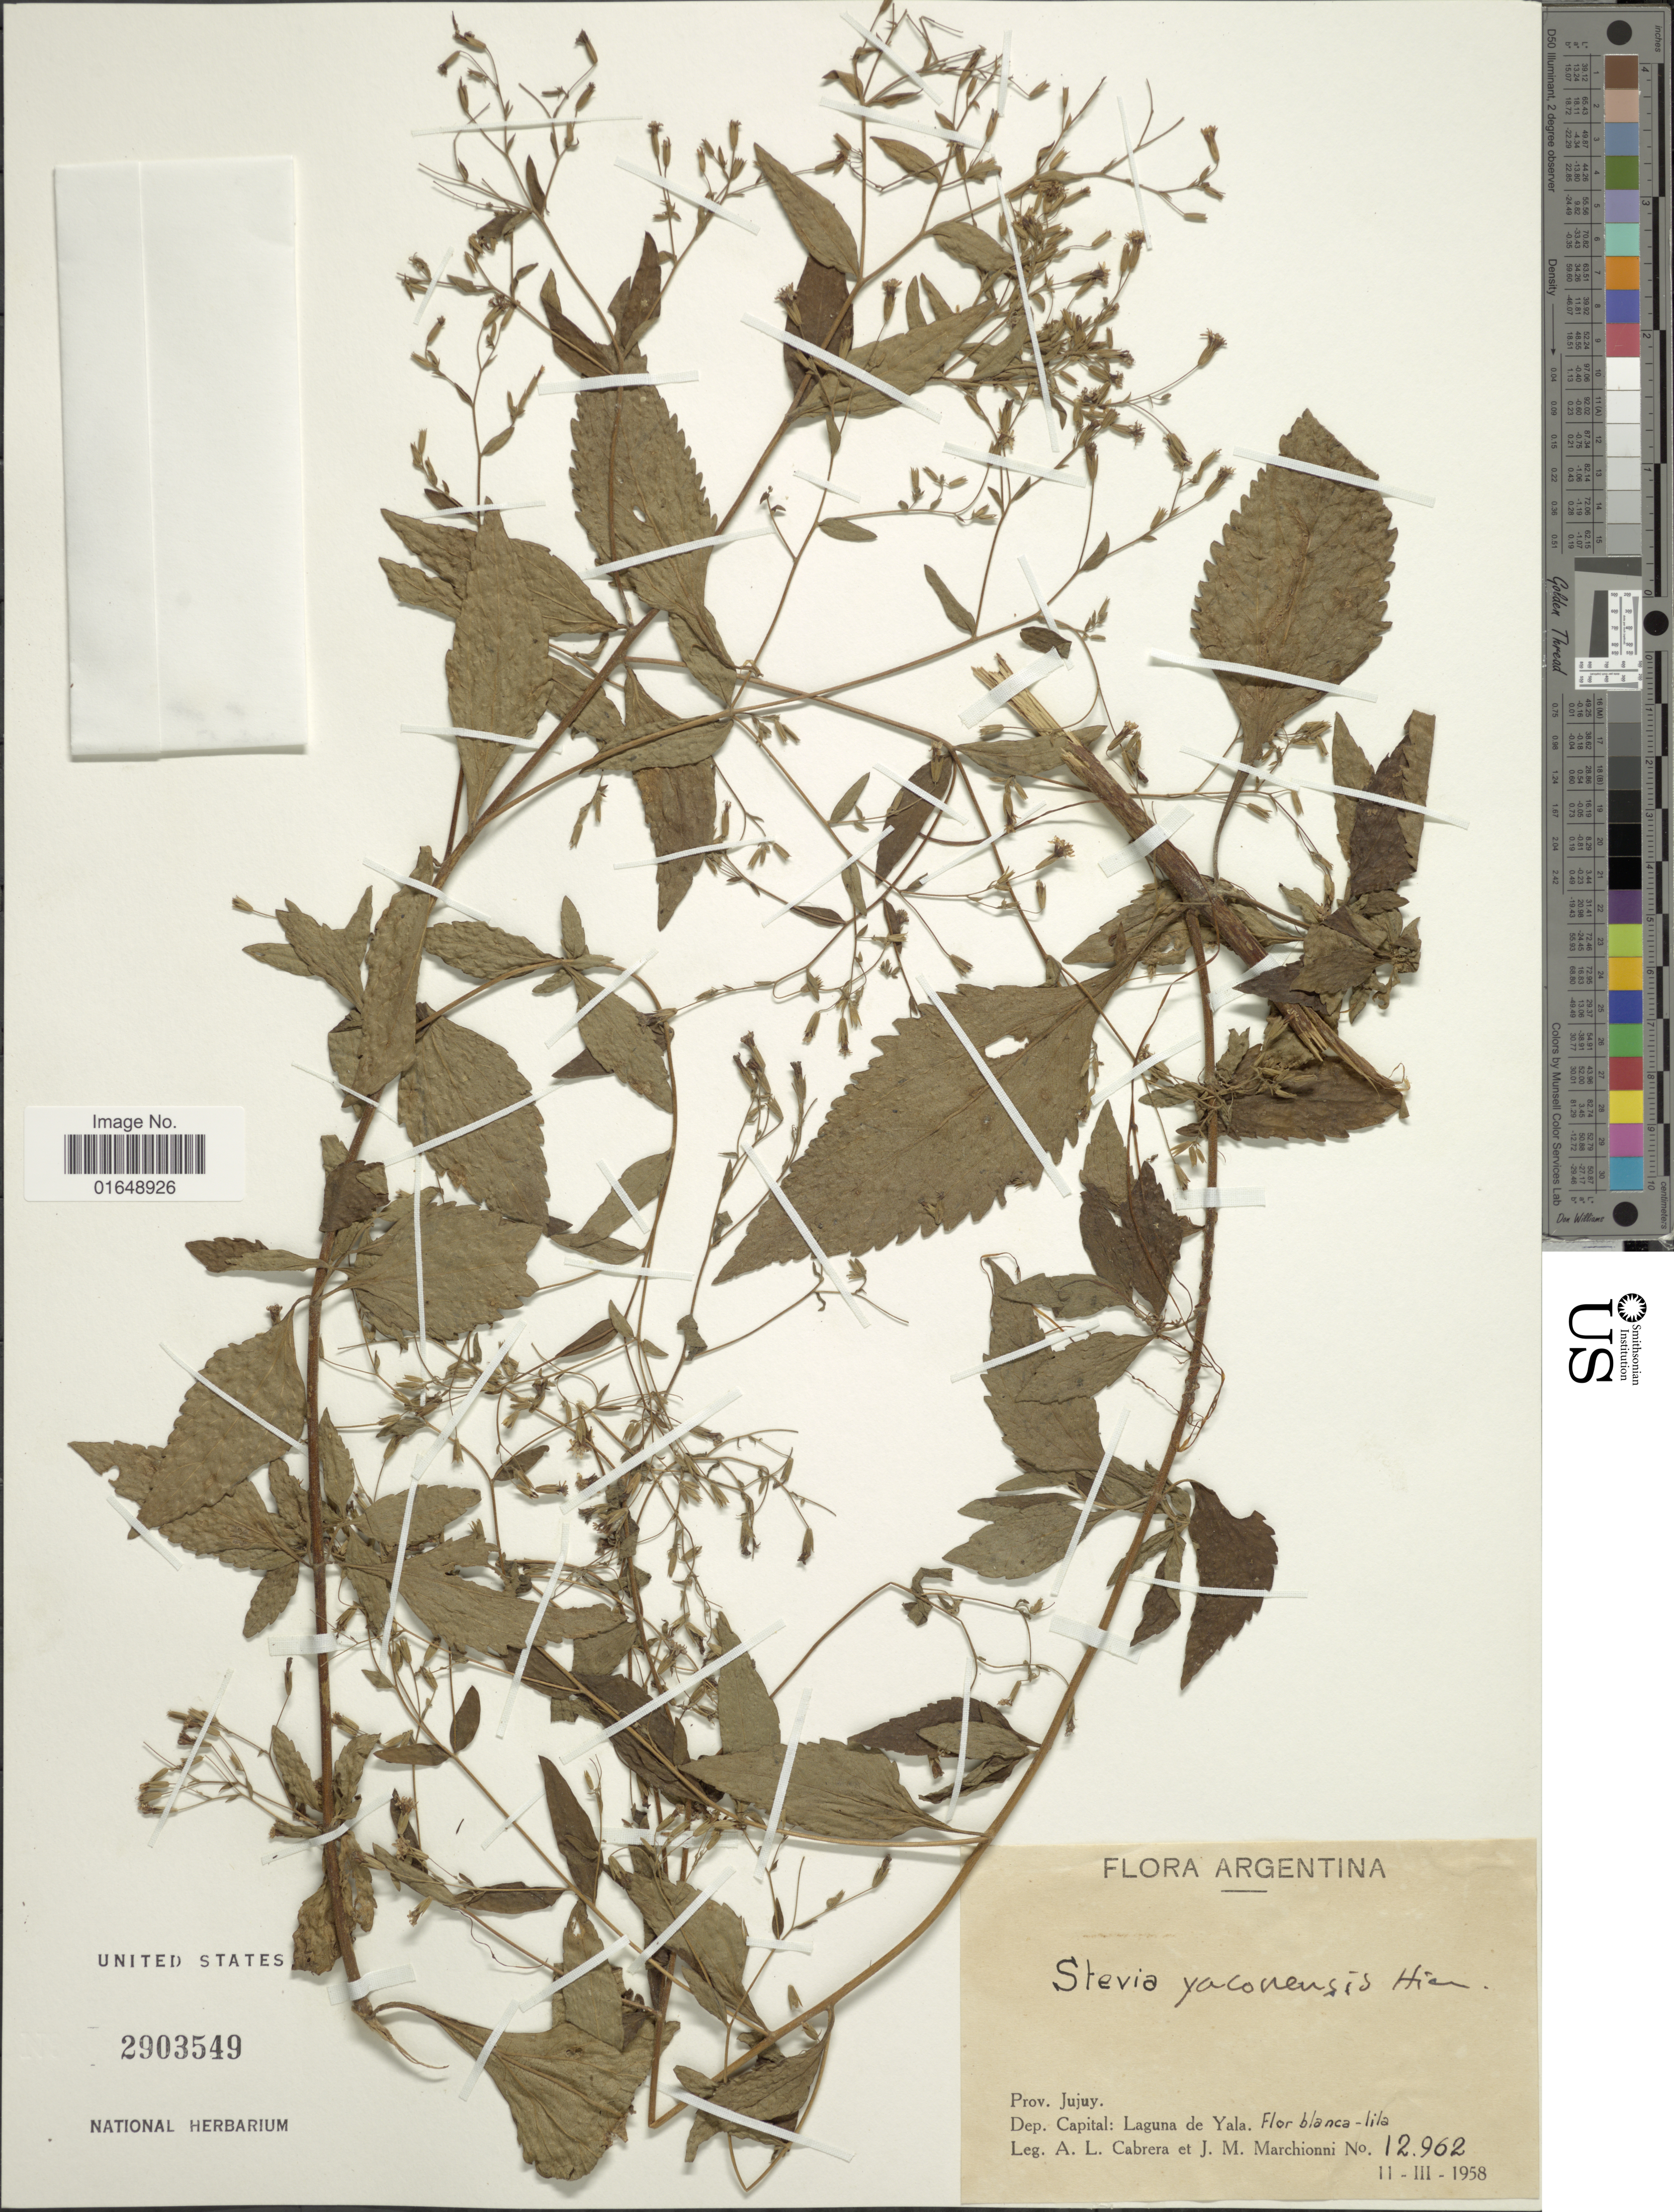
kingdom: Plantae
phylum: Tracheophyta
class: Magnoliopsida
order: Asterales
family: Asteraceae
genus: Stevia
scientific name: Stevia yaconensis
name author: Hieron.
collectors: A. L. Cabrera & J. Marchionni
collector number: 12962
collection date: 1958-03-11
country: Argentina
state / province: Jujuy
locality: Dep. Capital: Laguna de Yala.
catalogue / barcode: US 2903549